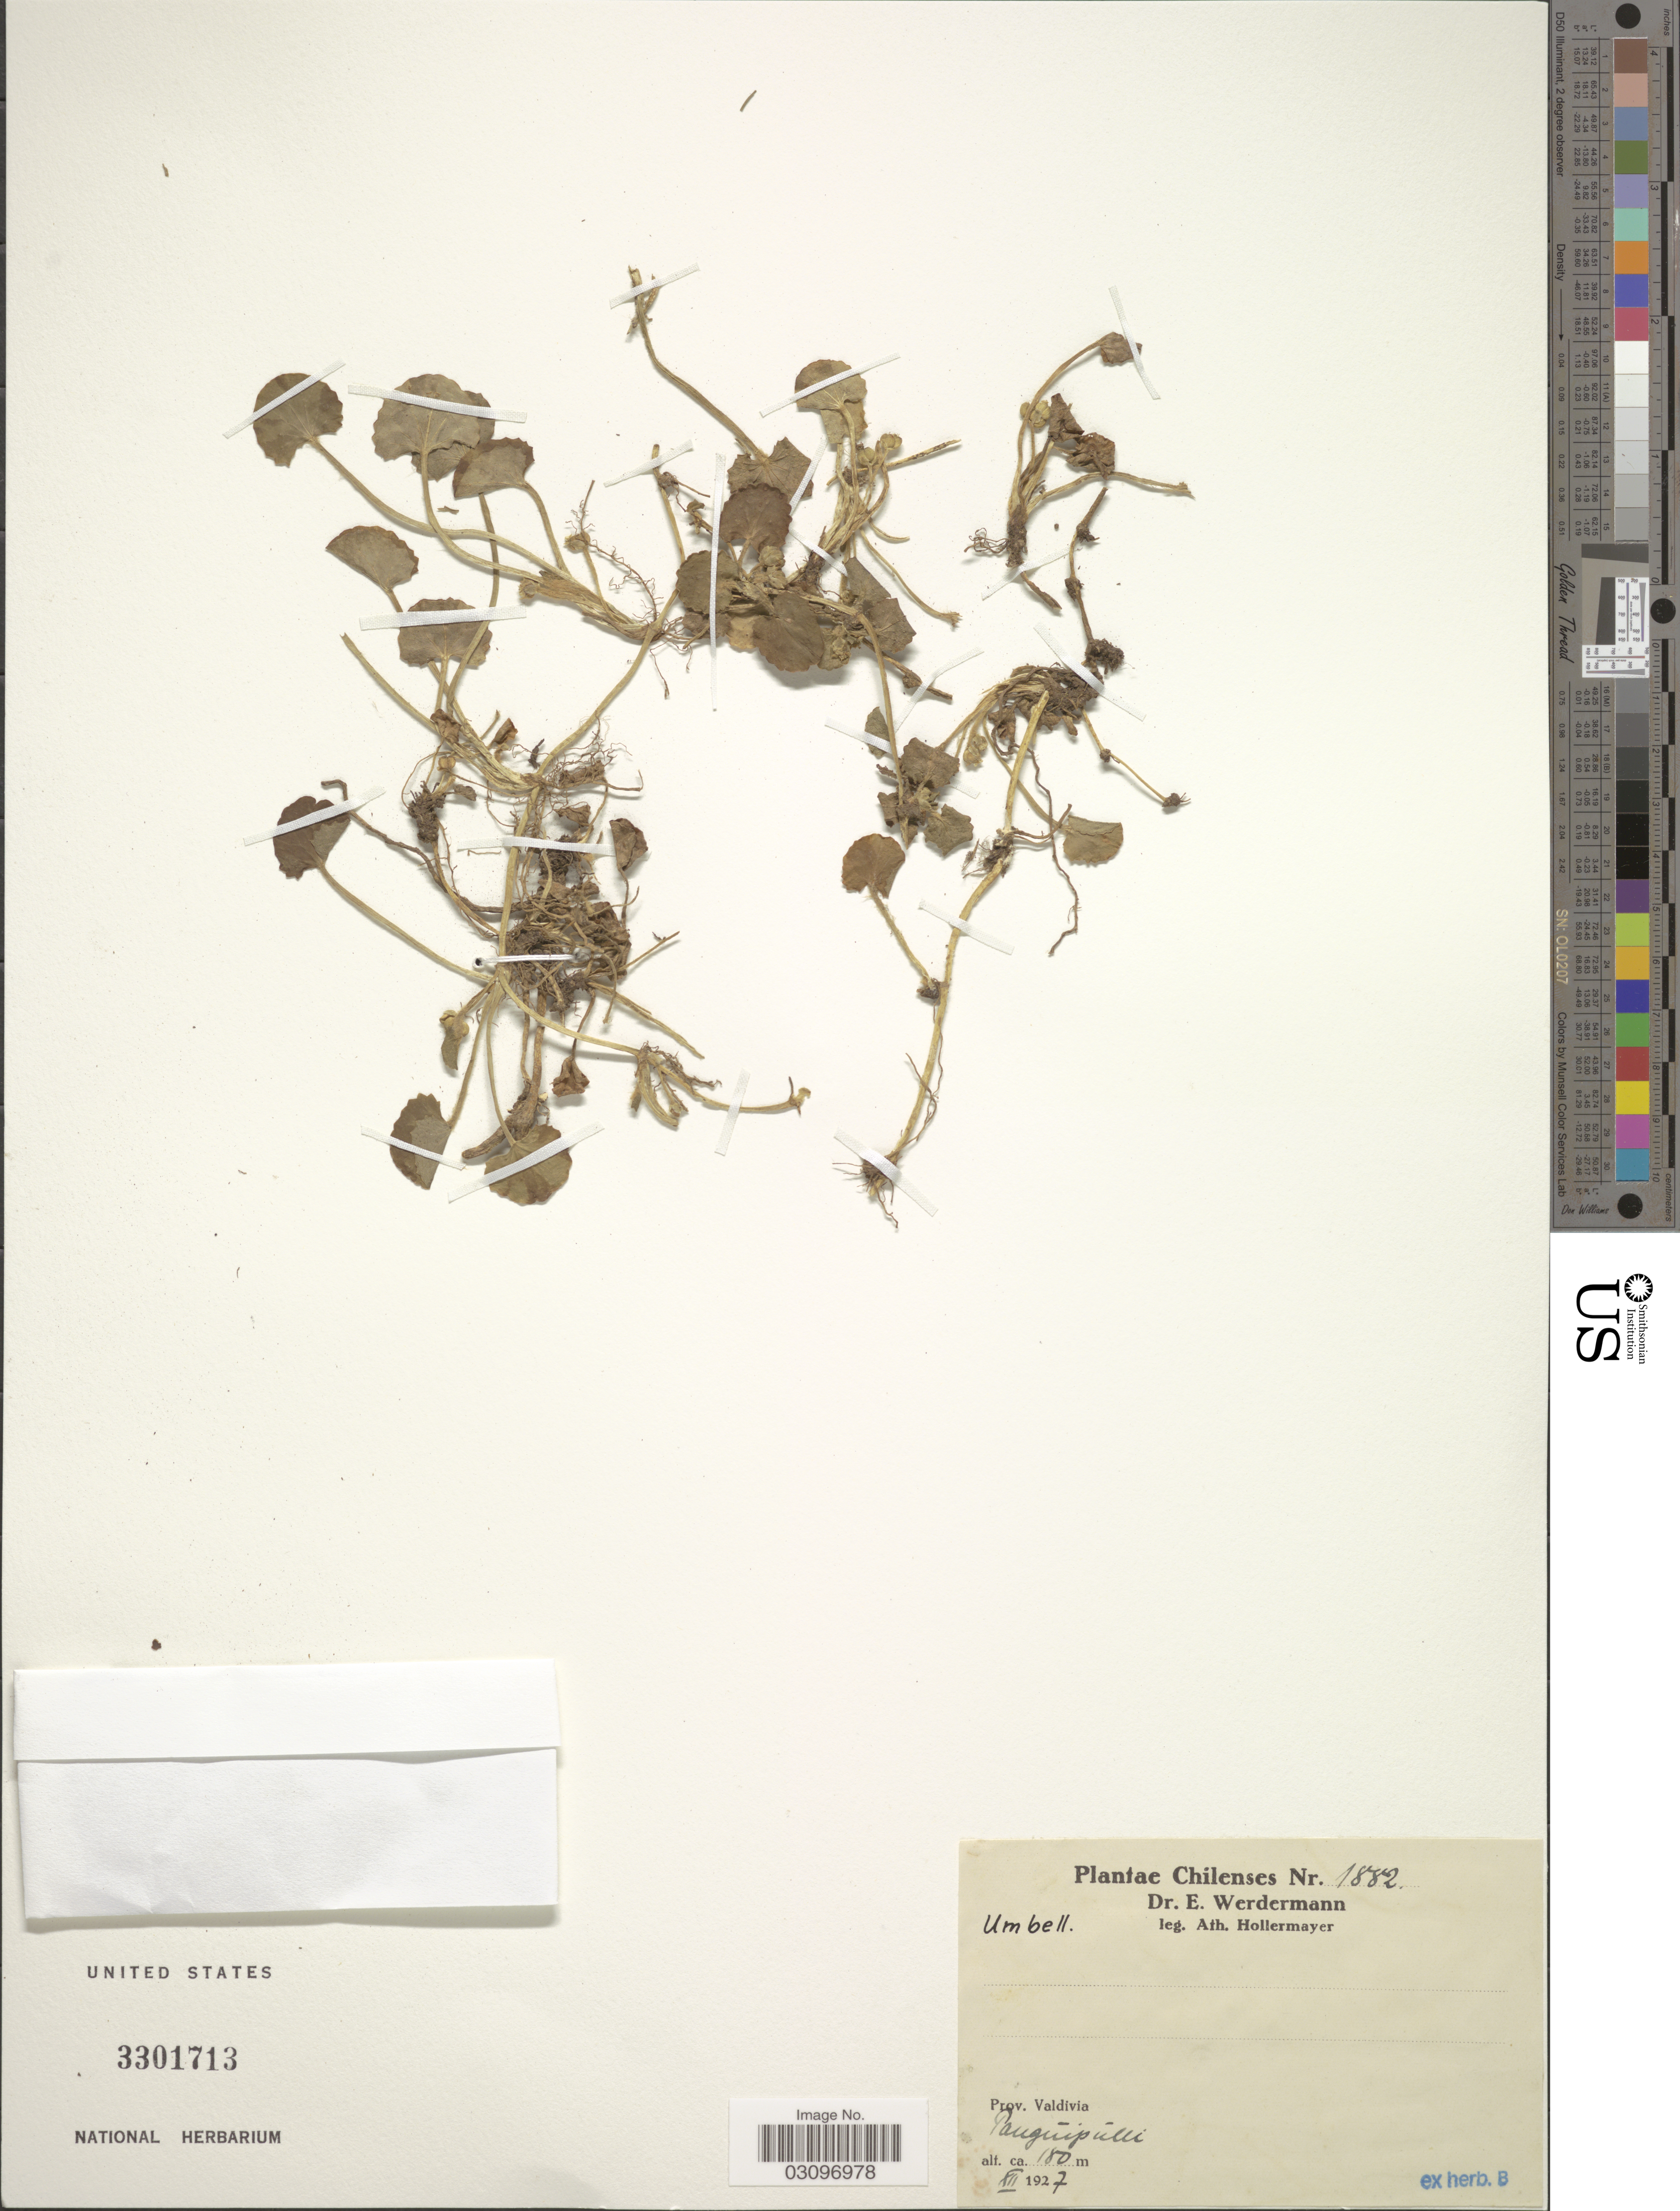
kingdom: Plantae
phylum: Tracheophyta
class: Magnoliopsida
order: Apiales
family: Apiaceae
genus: Centella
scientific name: Centella asiatica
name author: (L.) Urb.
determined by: Mendoza, M.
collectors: A. Hollermayer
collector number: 1882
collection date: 1927-12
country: Chile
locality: Prov. Valdivia. Panguipulli.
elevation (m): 180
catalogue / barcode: US 3301713